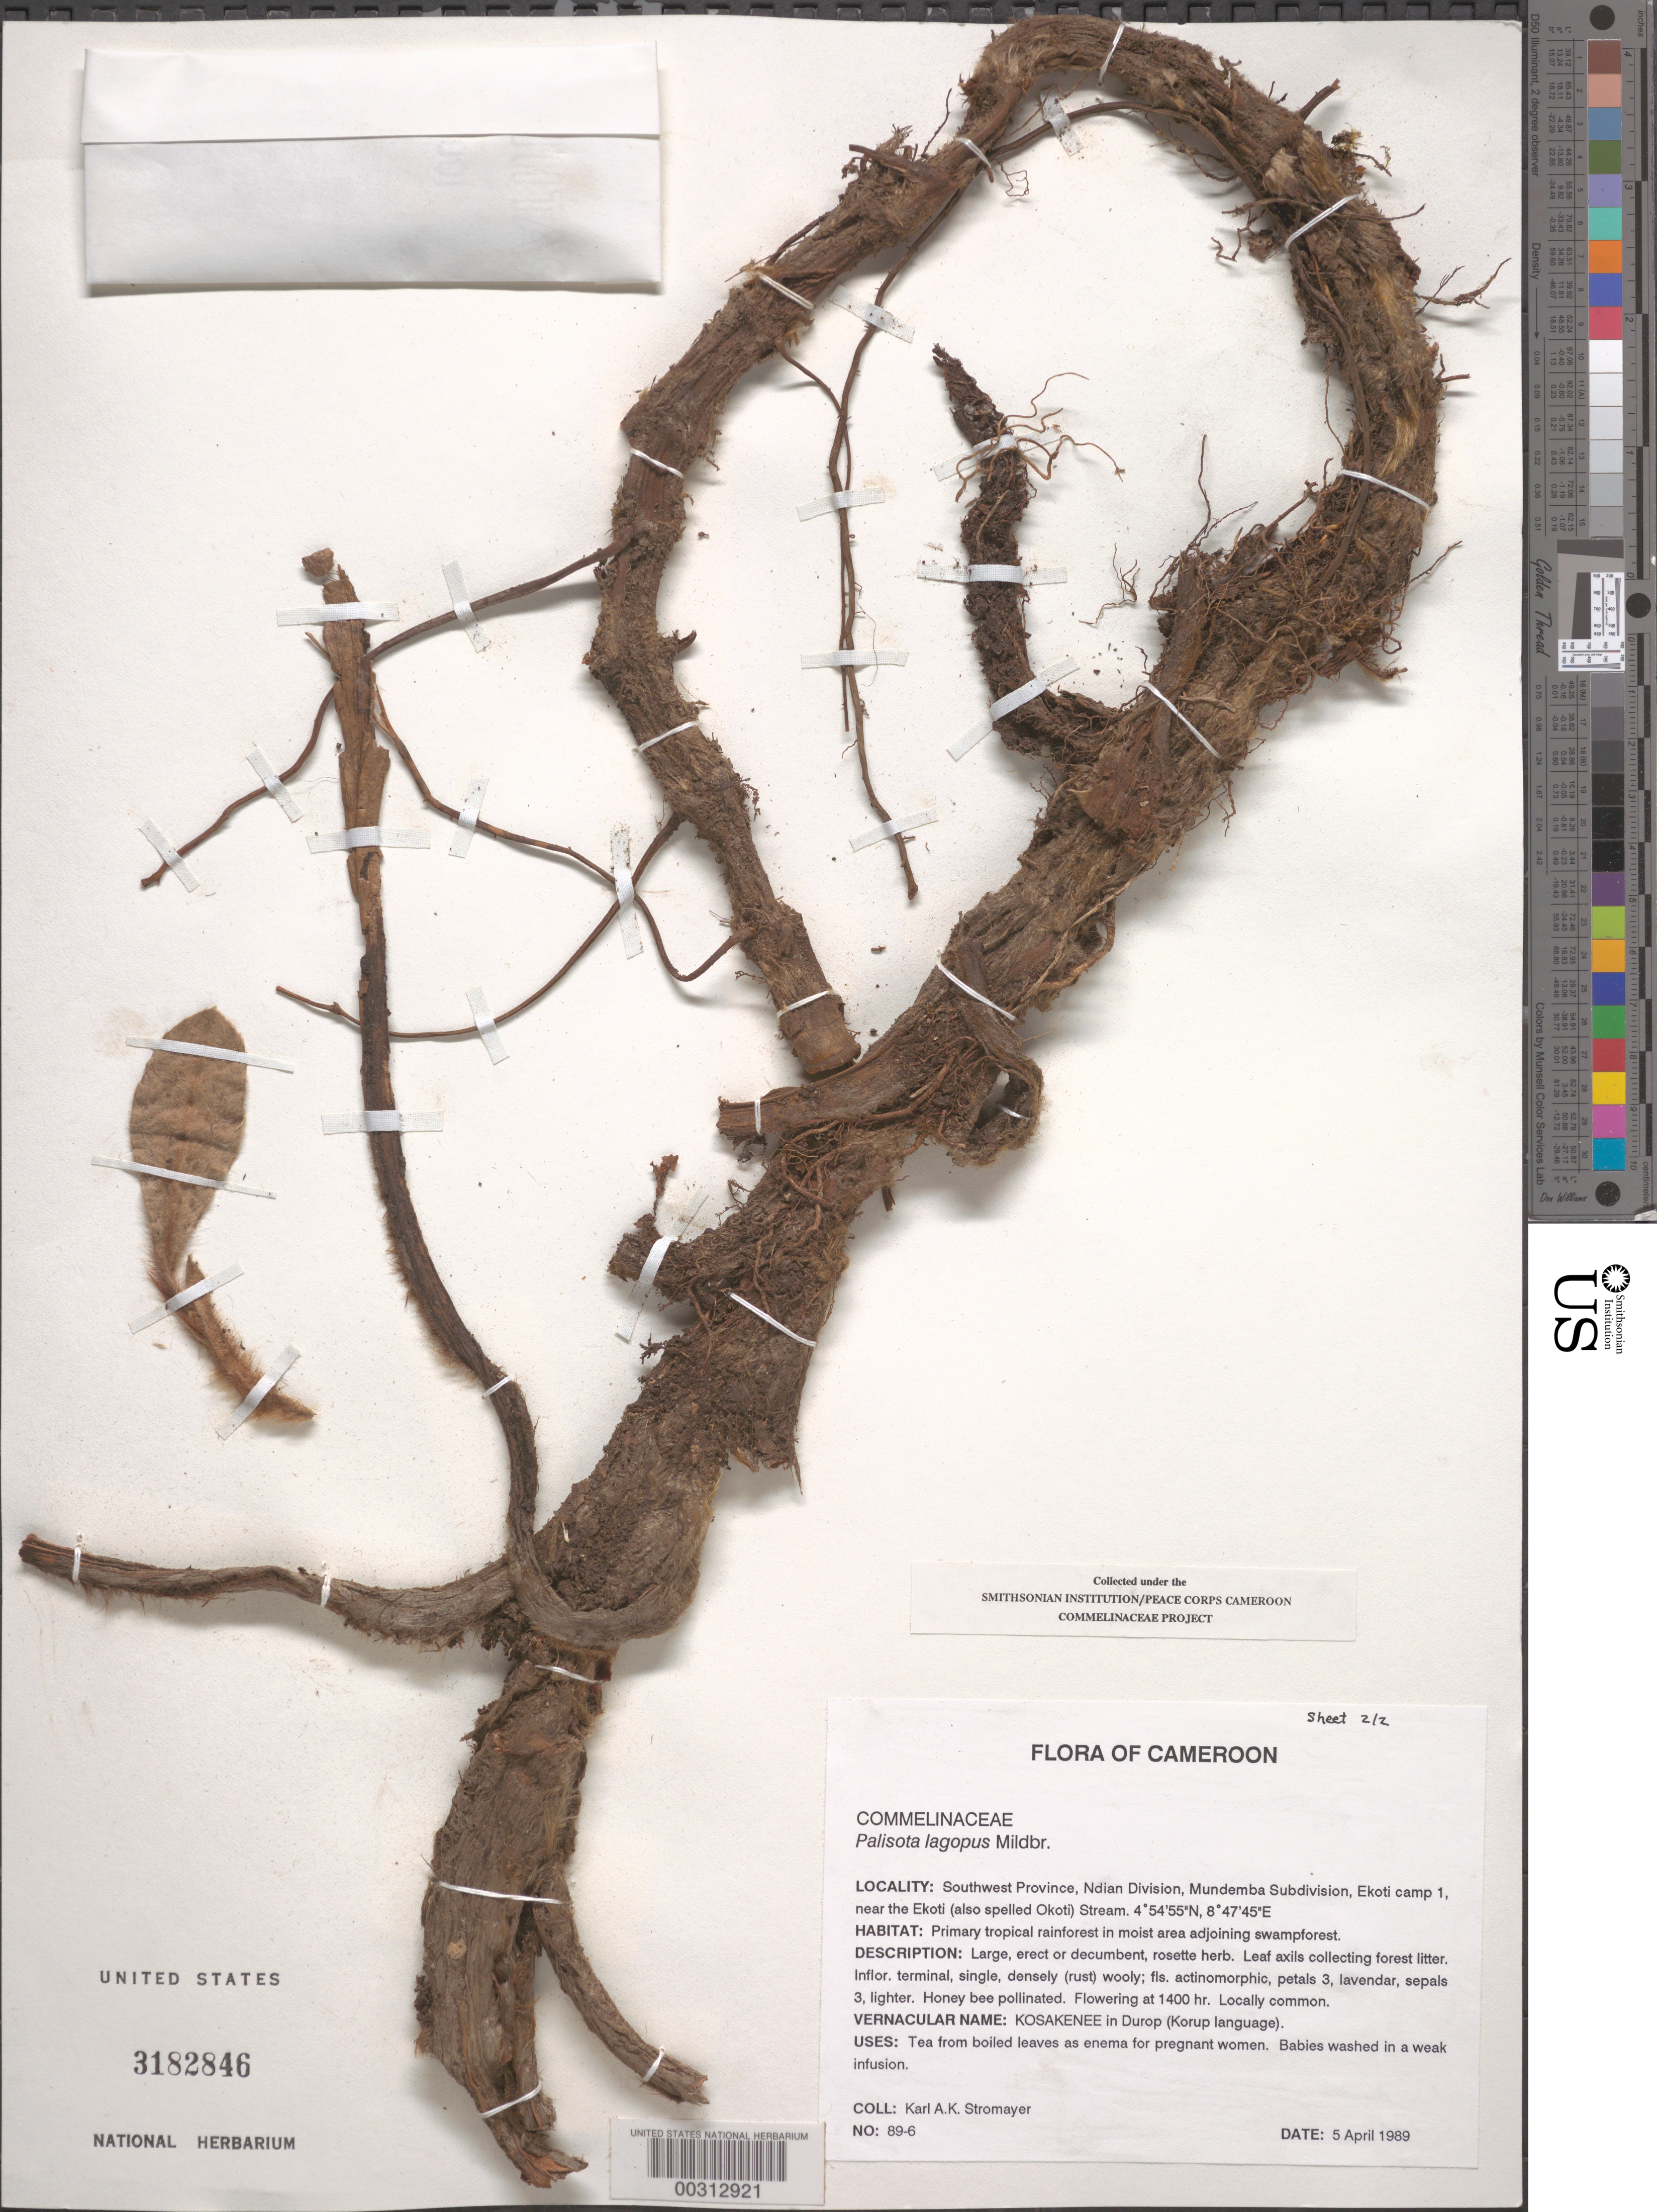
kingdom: Plantae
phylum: Tracheophyta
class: Liliopsida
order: Commelinales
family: Commelinaceae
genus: Palisota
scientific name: Palisota lagopus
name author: Mildbr.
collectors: K. A. Stromayer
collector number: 89-6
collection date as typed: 05 Apr 1989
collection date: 1989-04-05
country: Cameroon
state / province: Sud-Ouest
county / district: Ndian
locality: Mundemba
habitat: Shaded ground on bank of small creek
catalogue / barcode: US 3182846